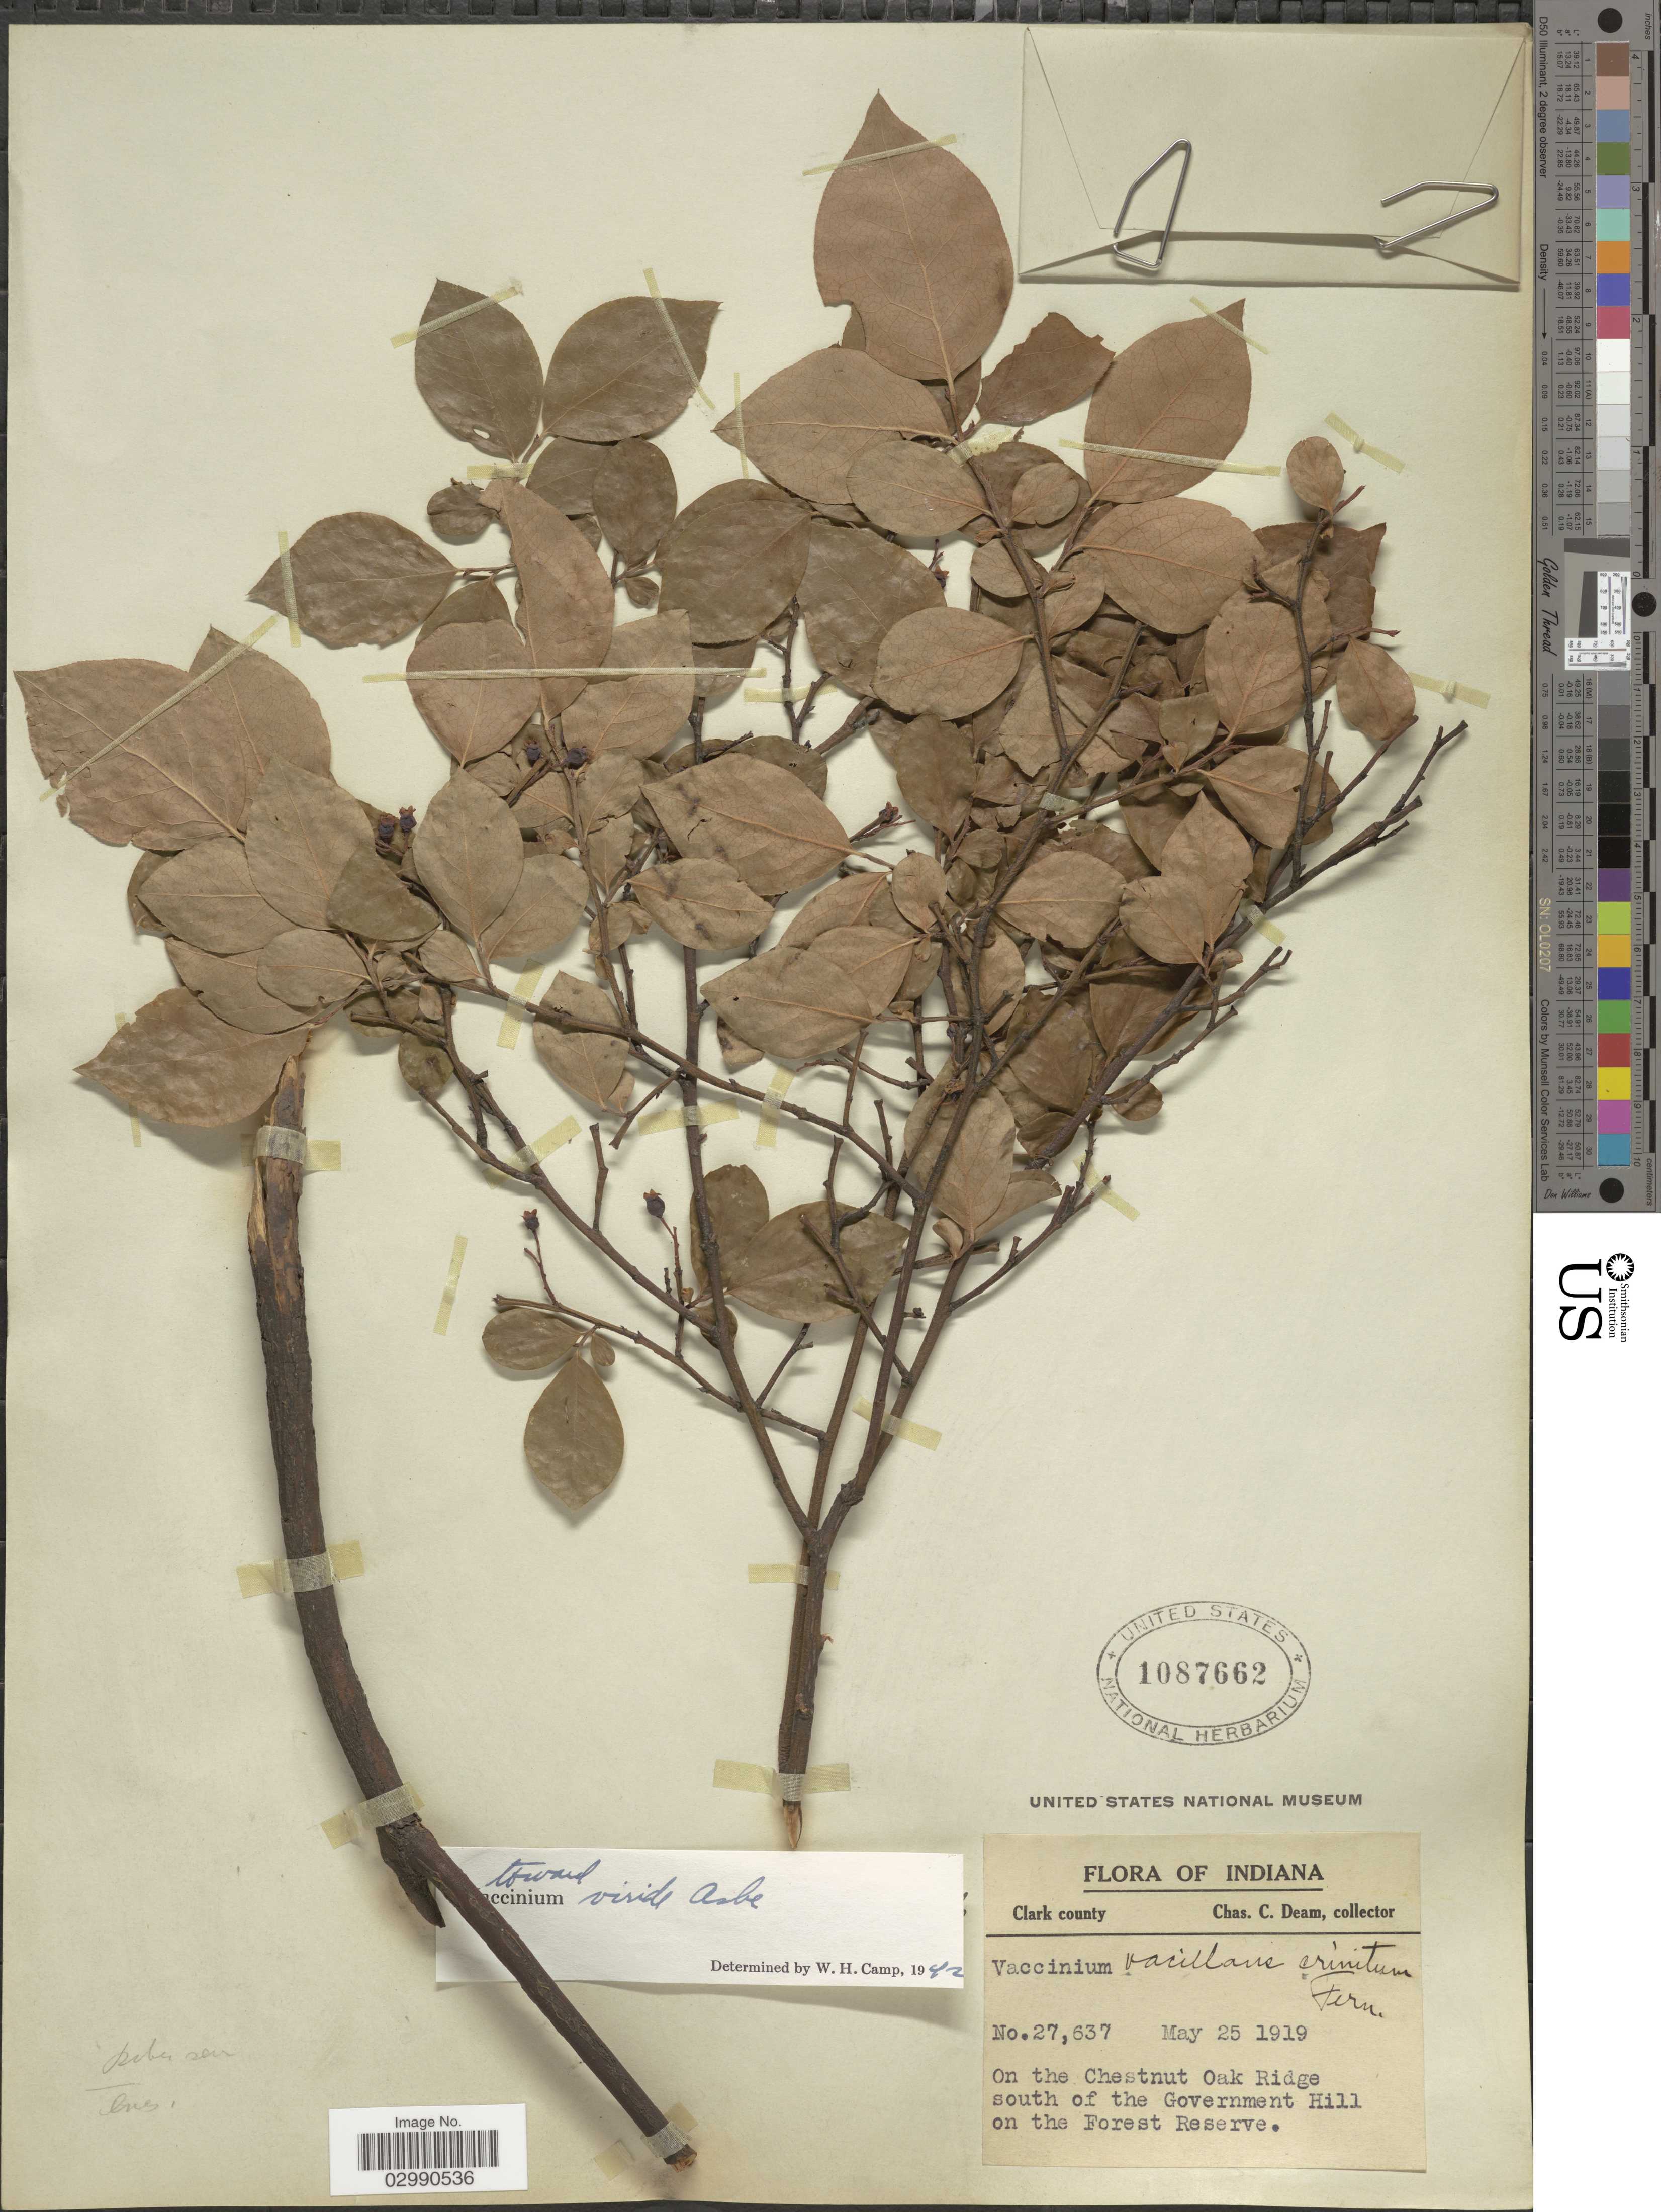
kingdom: Plantae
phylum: Tracheophyta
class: Magnoliopsida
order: Ericales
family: Ericaceae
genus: Vaccinium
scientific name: Vaccinium viride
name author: Ashe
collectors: C. C. Deam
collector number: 27637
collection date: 1919-05-25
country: United States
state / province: Indiana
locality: Clark county. On the Chestnut Oak Ridge south of the Government Hill on the Forest Reserve.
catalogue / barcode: US 1087662